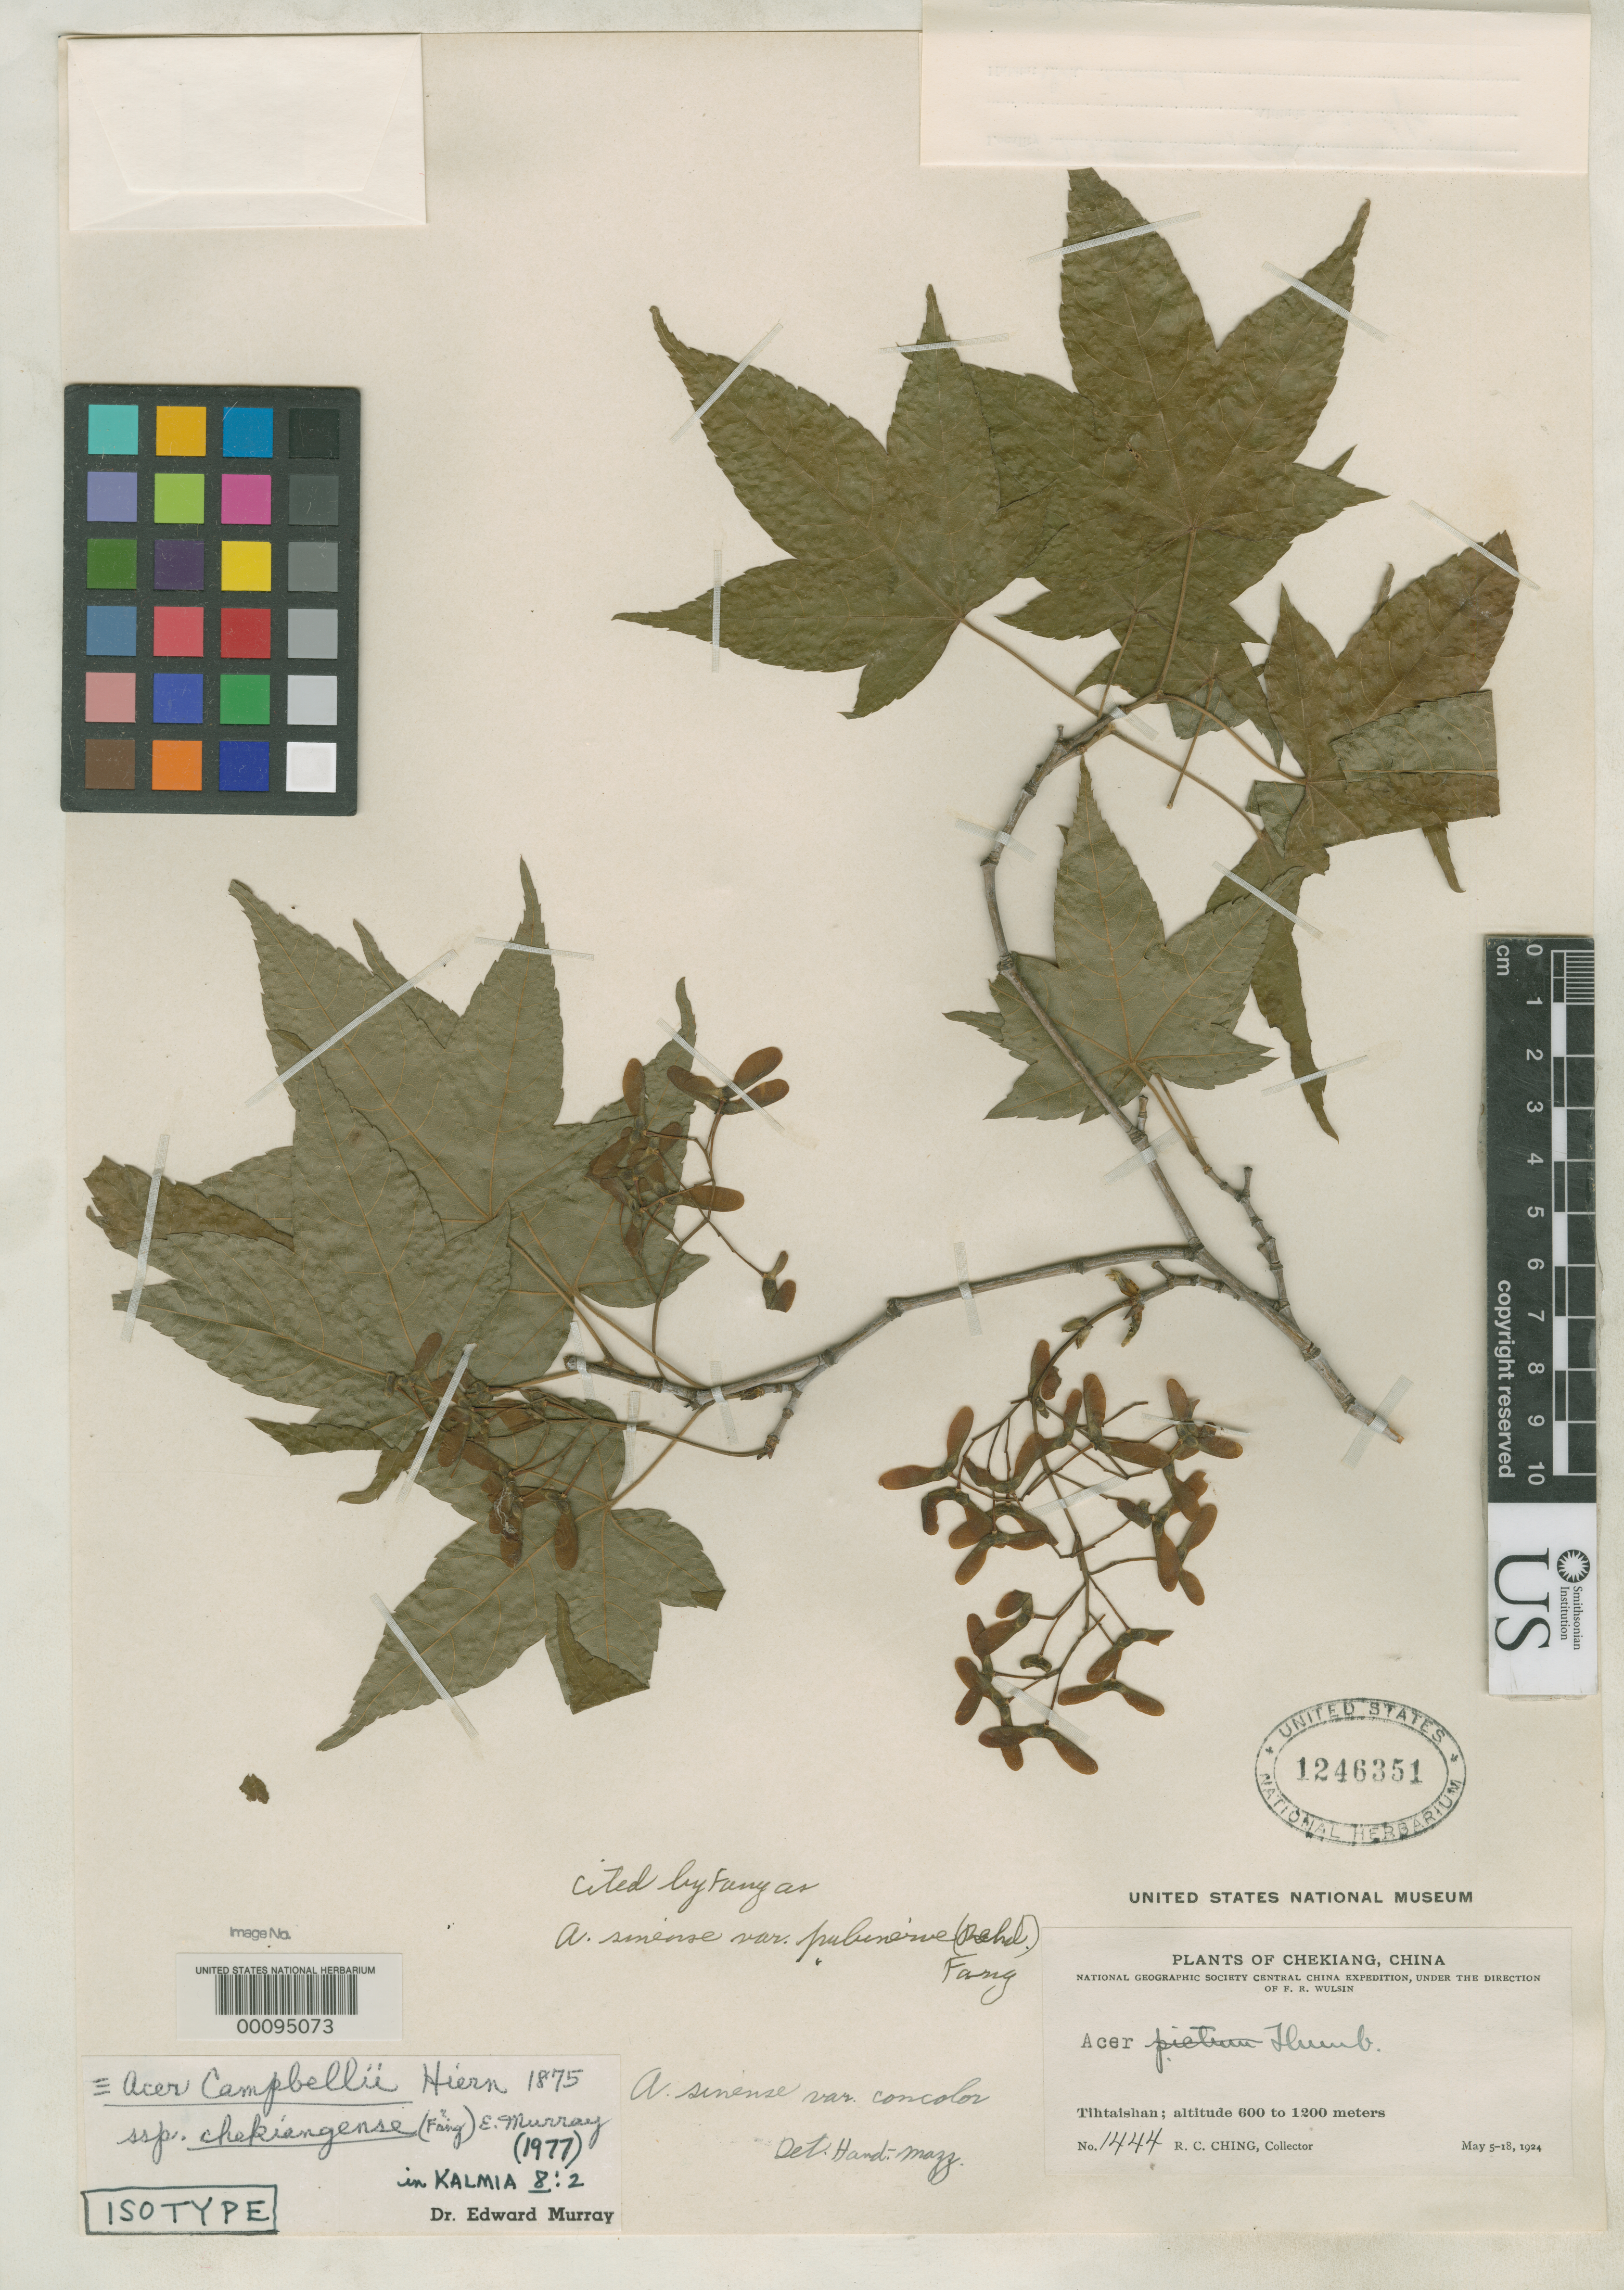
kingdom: Plantae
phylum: Tracheophyta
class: Magnoliopsida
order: Sapindales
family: Sapindaceae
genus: Acer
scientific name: Acer wilsonii var. chekiangense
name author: W.P. Fang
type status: Syntype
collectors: R. C. Ching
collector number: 1444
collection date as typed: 08 May 1924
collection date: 1924-05-08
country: China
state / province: Zhejiang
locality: Tihtaishan.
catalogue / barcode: US 1246351